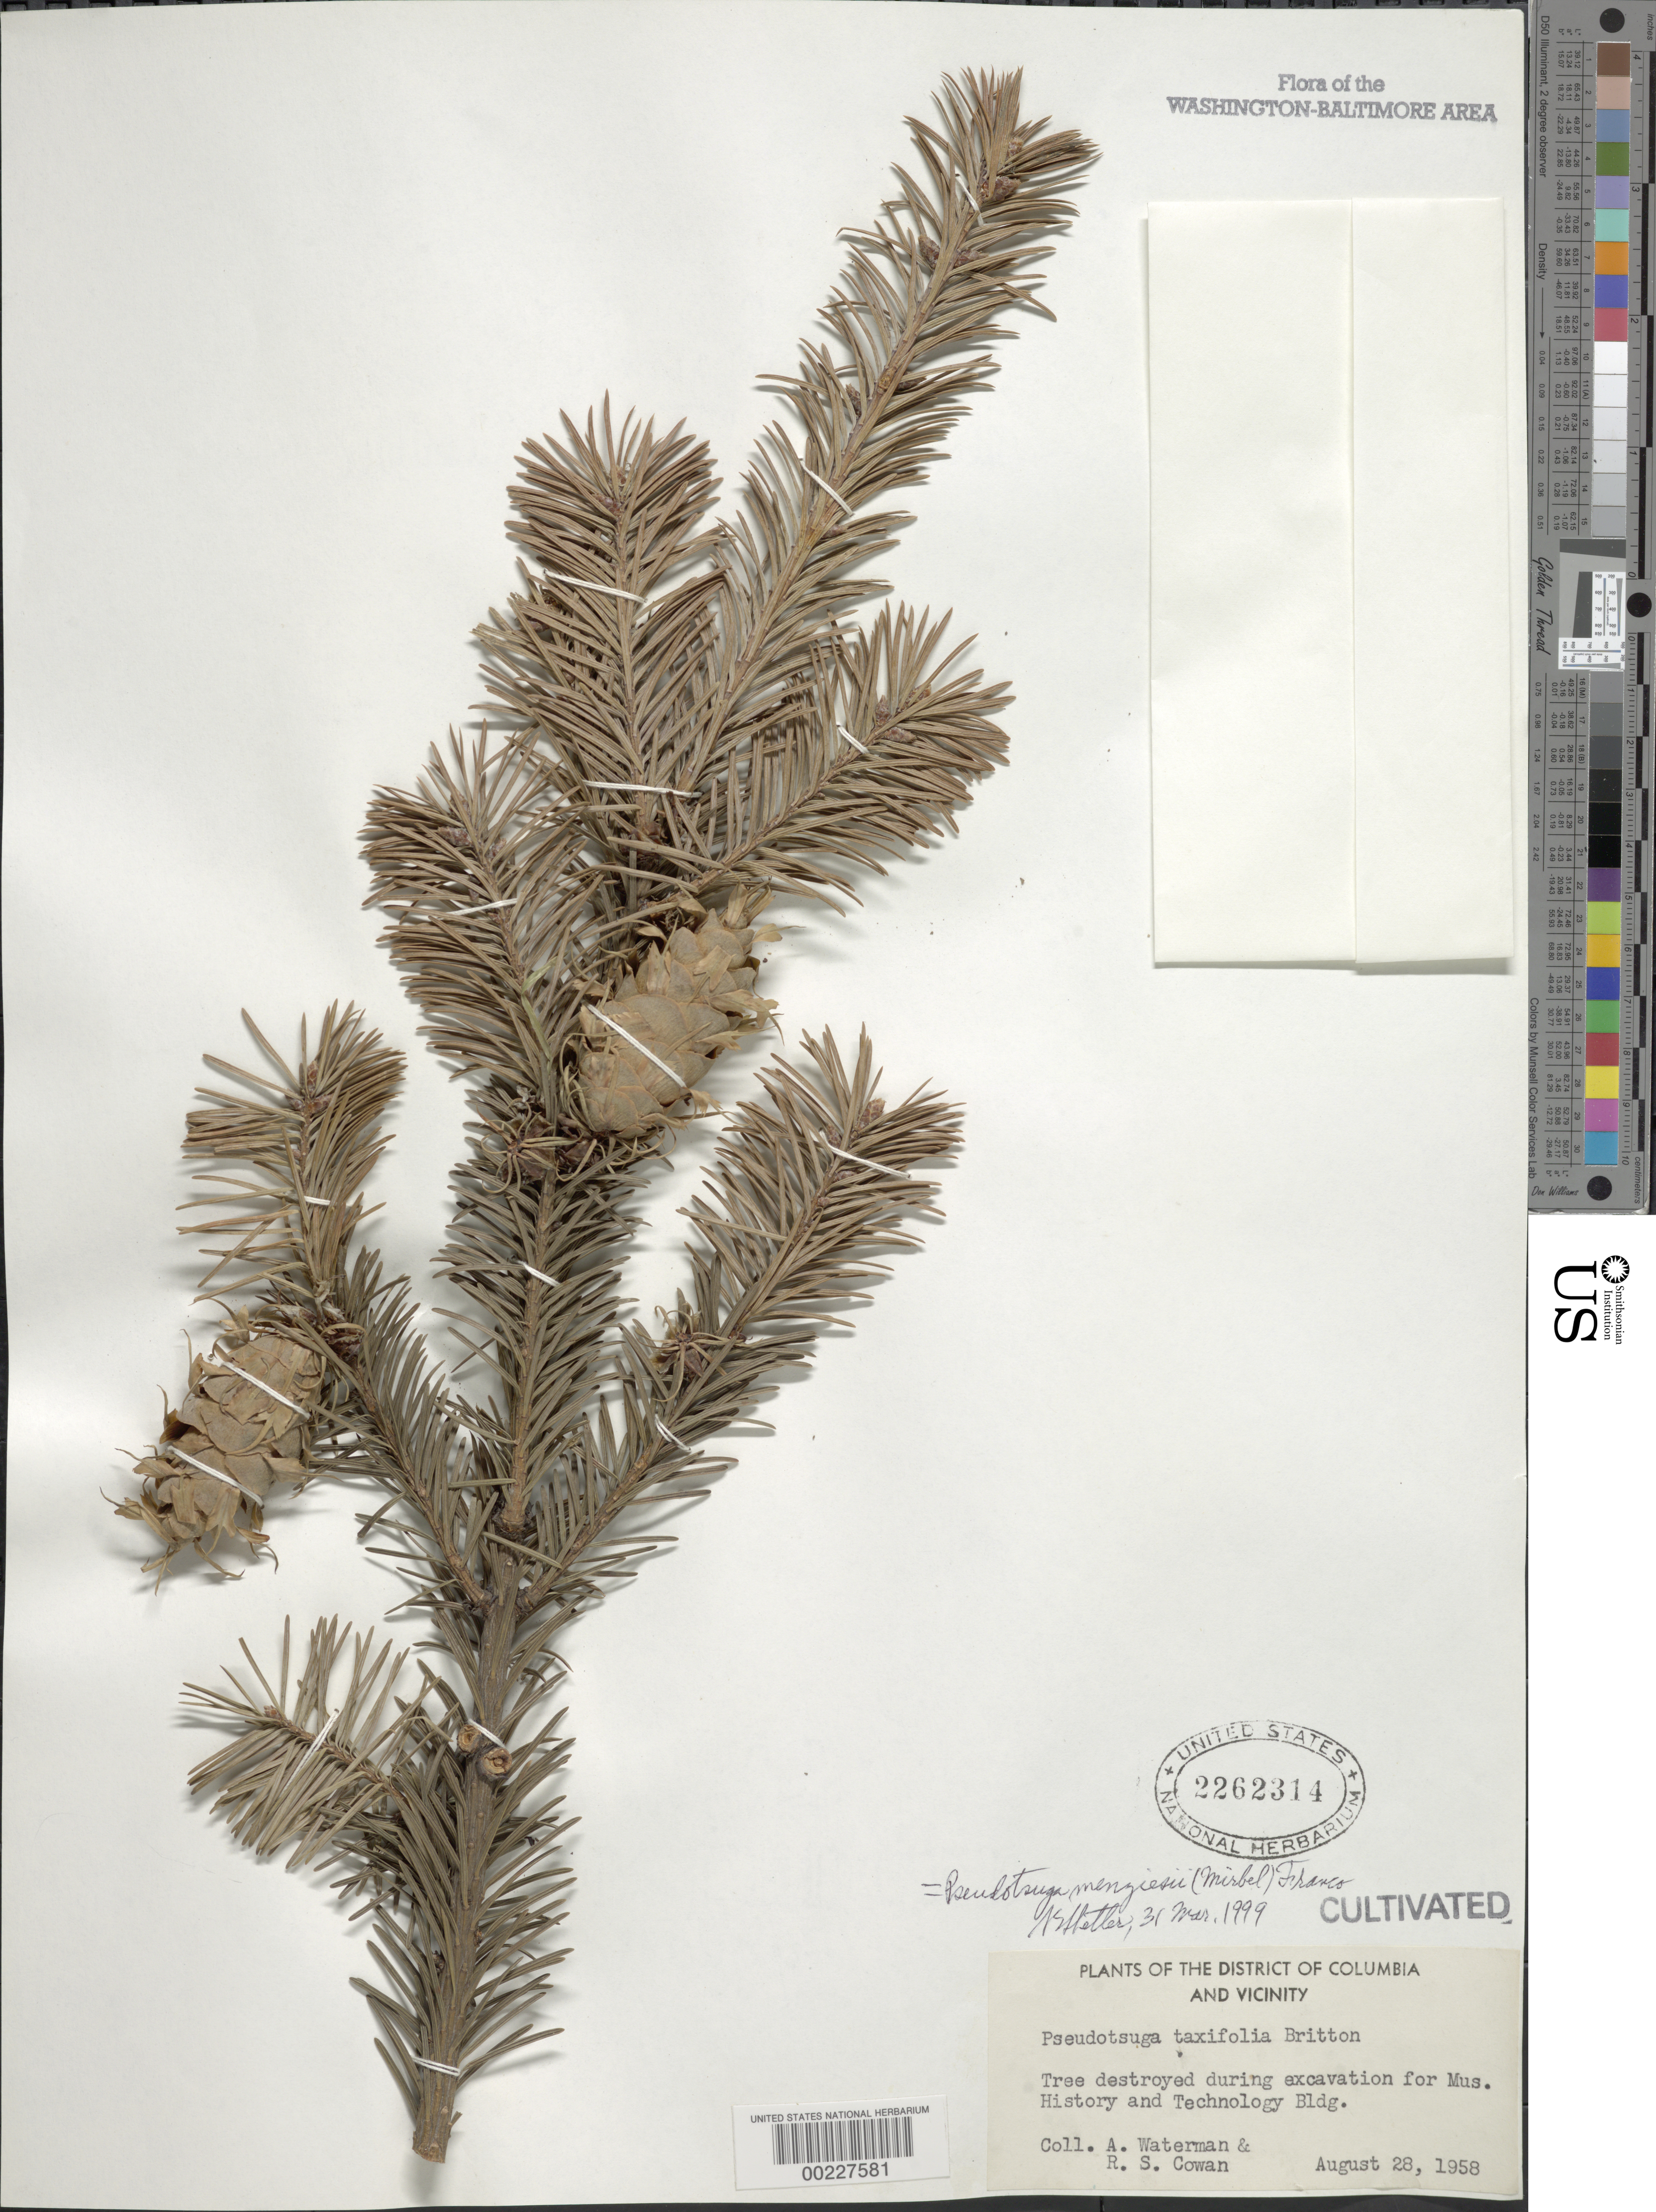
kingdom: Plantae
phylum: Tracheophyta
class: Pinopsida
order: Pinales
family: Pinaceae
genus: Pseudotsuga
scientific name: Pseudotsuga menziesii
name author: (Mirb.) Franco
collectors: A. Waterman & R. S. Cowan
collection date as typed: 28 Aug 1958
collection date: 1958-08-28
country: United States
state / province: District of Columbia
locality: Site of Museum of History and Technology (American History)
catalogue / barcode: US 2262314